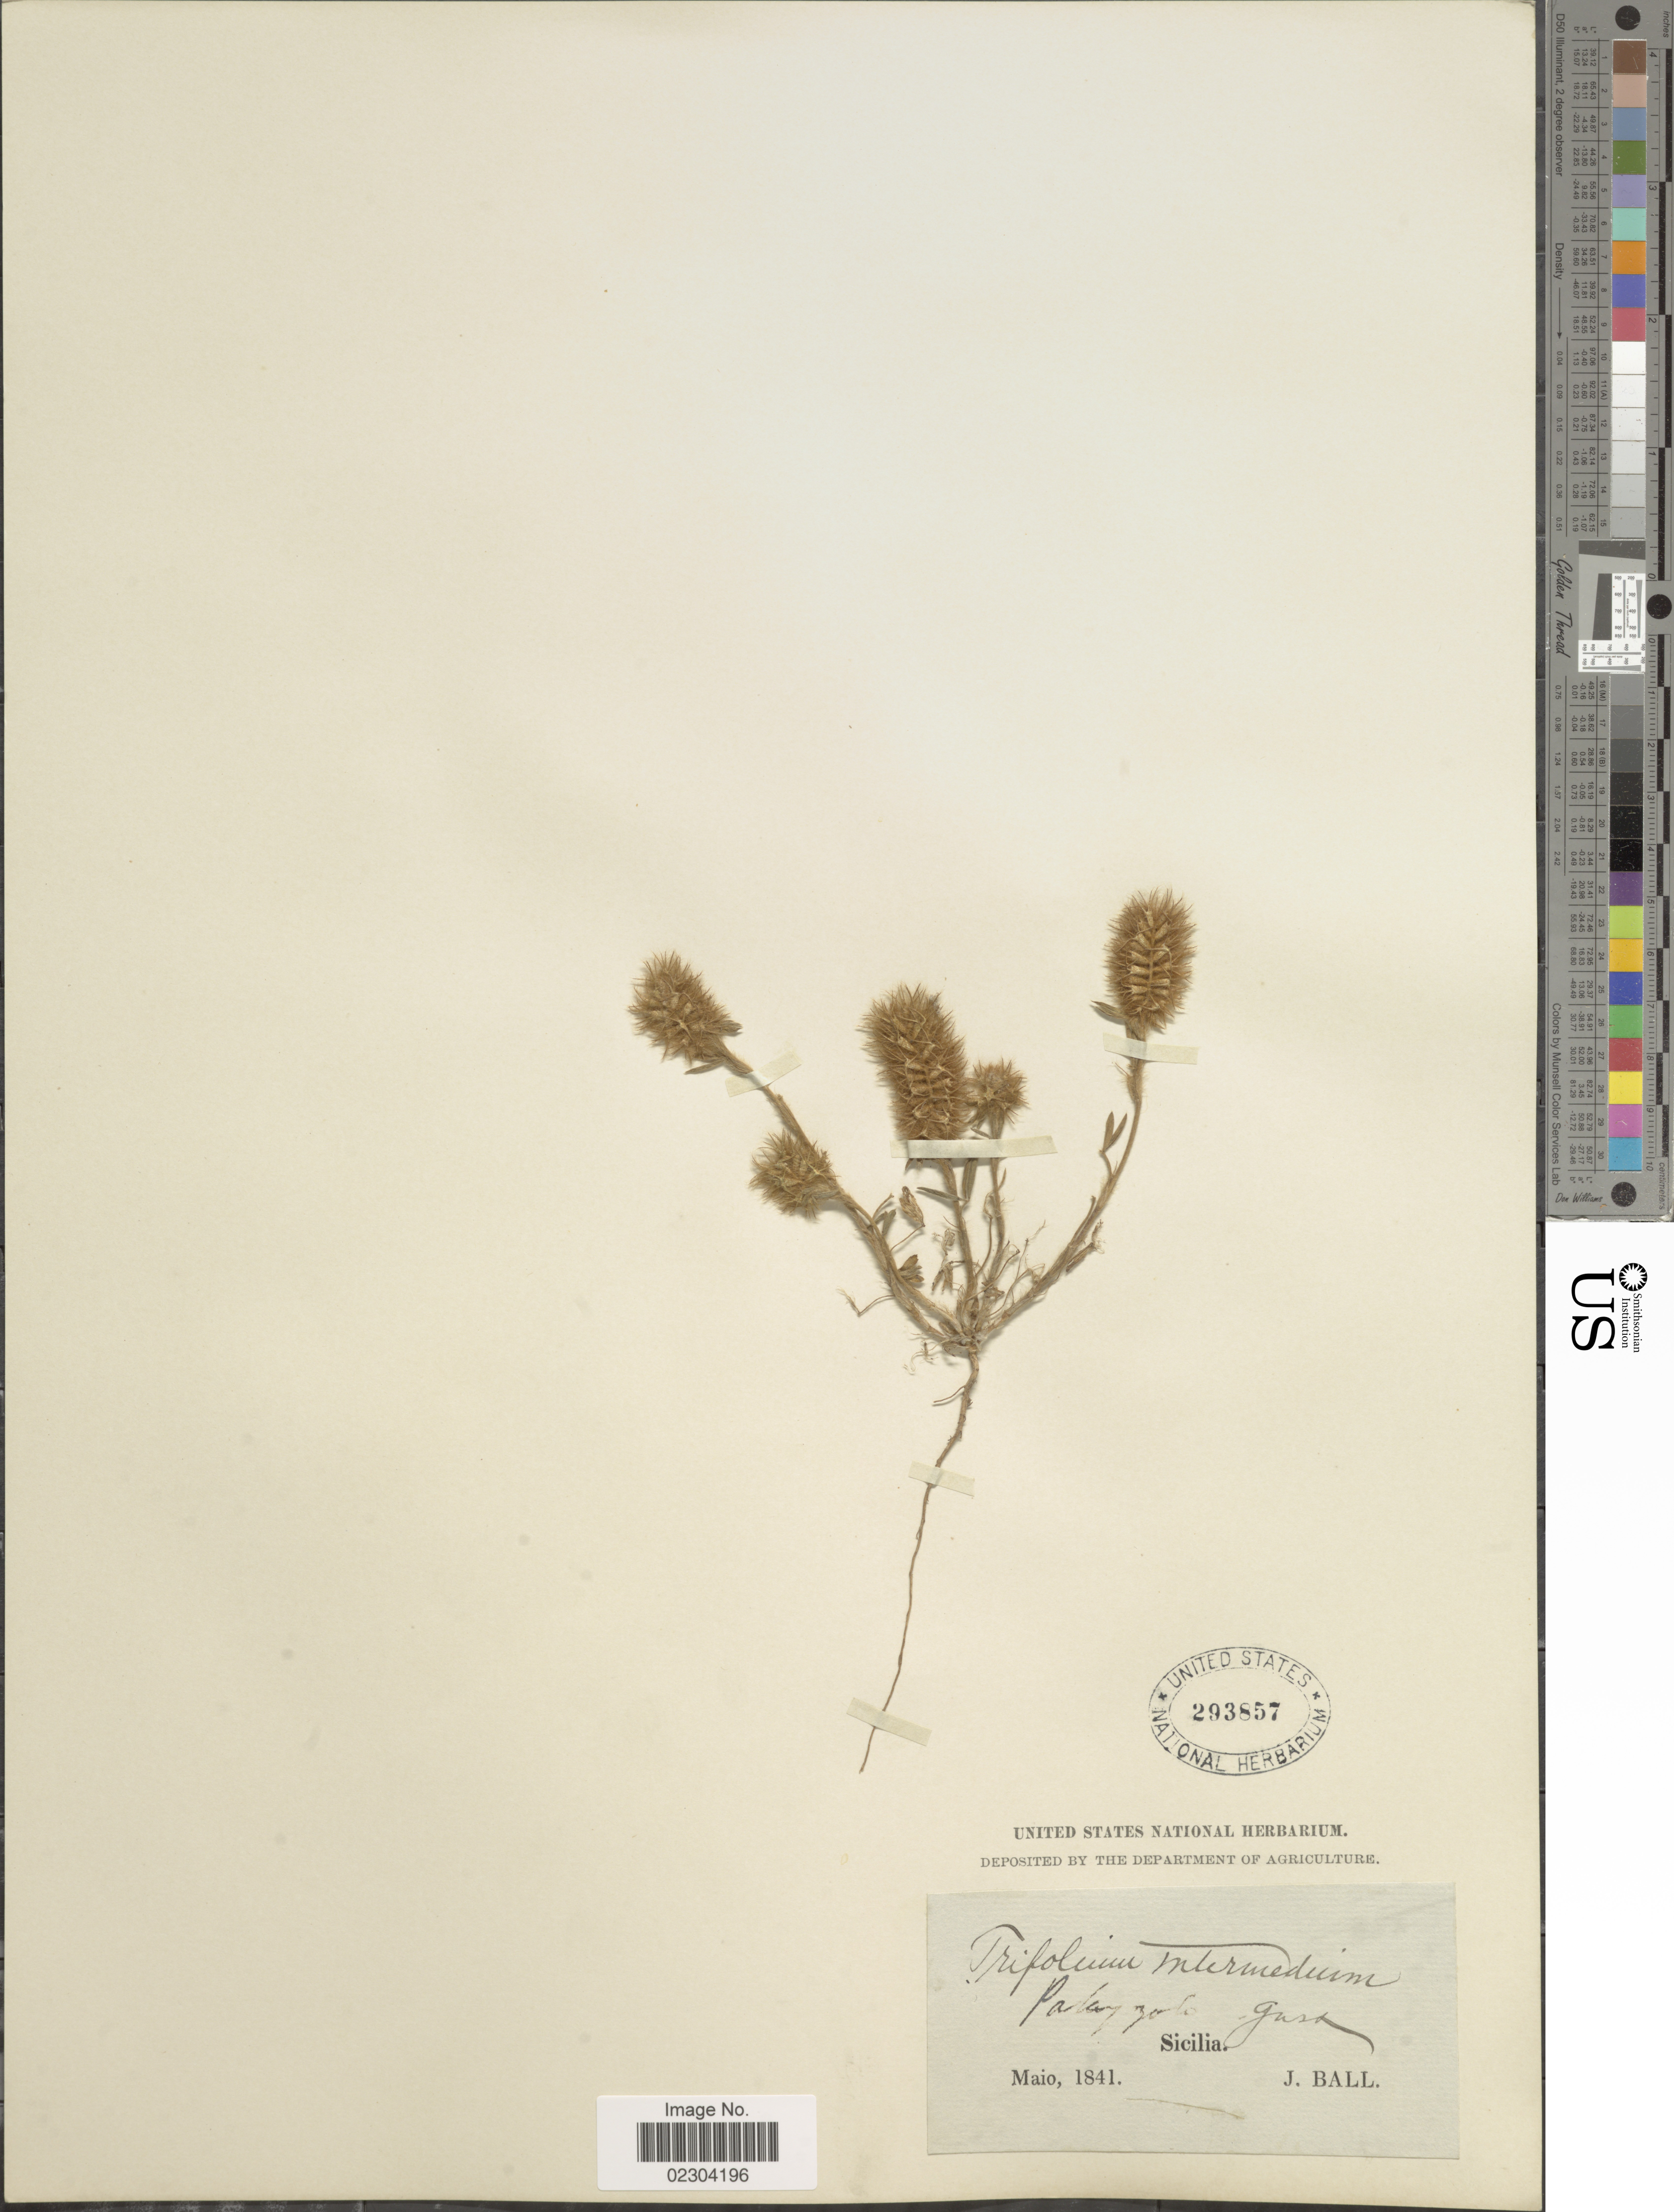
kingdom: Plantae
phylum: Tracheophyta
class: Magnoliopsida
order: Fabales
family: Fabaceae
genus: Trifolium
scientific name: Trifolium intermedium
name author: Gussone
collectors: J. Ball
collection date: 1841-05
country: Italy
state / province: Siciliana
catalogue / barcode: US 293857